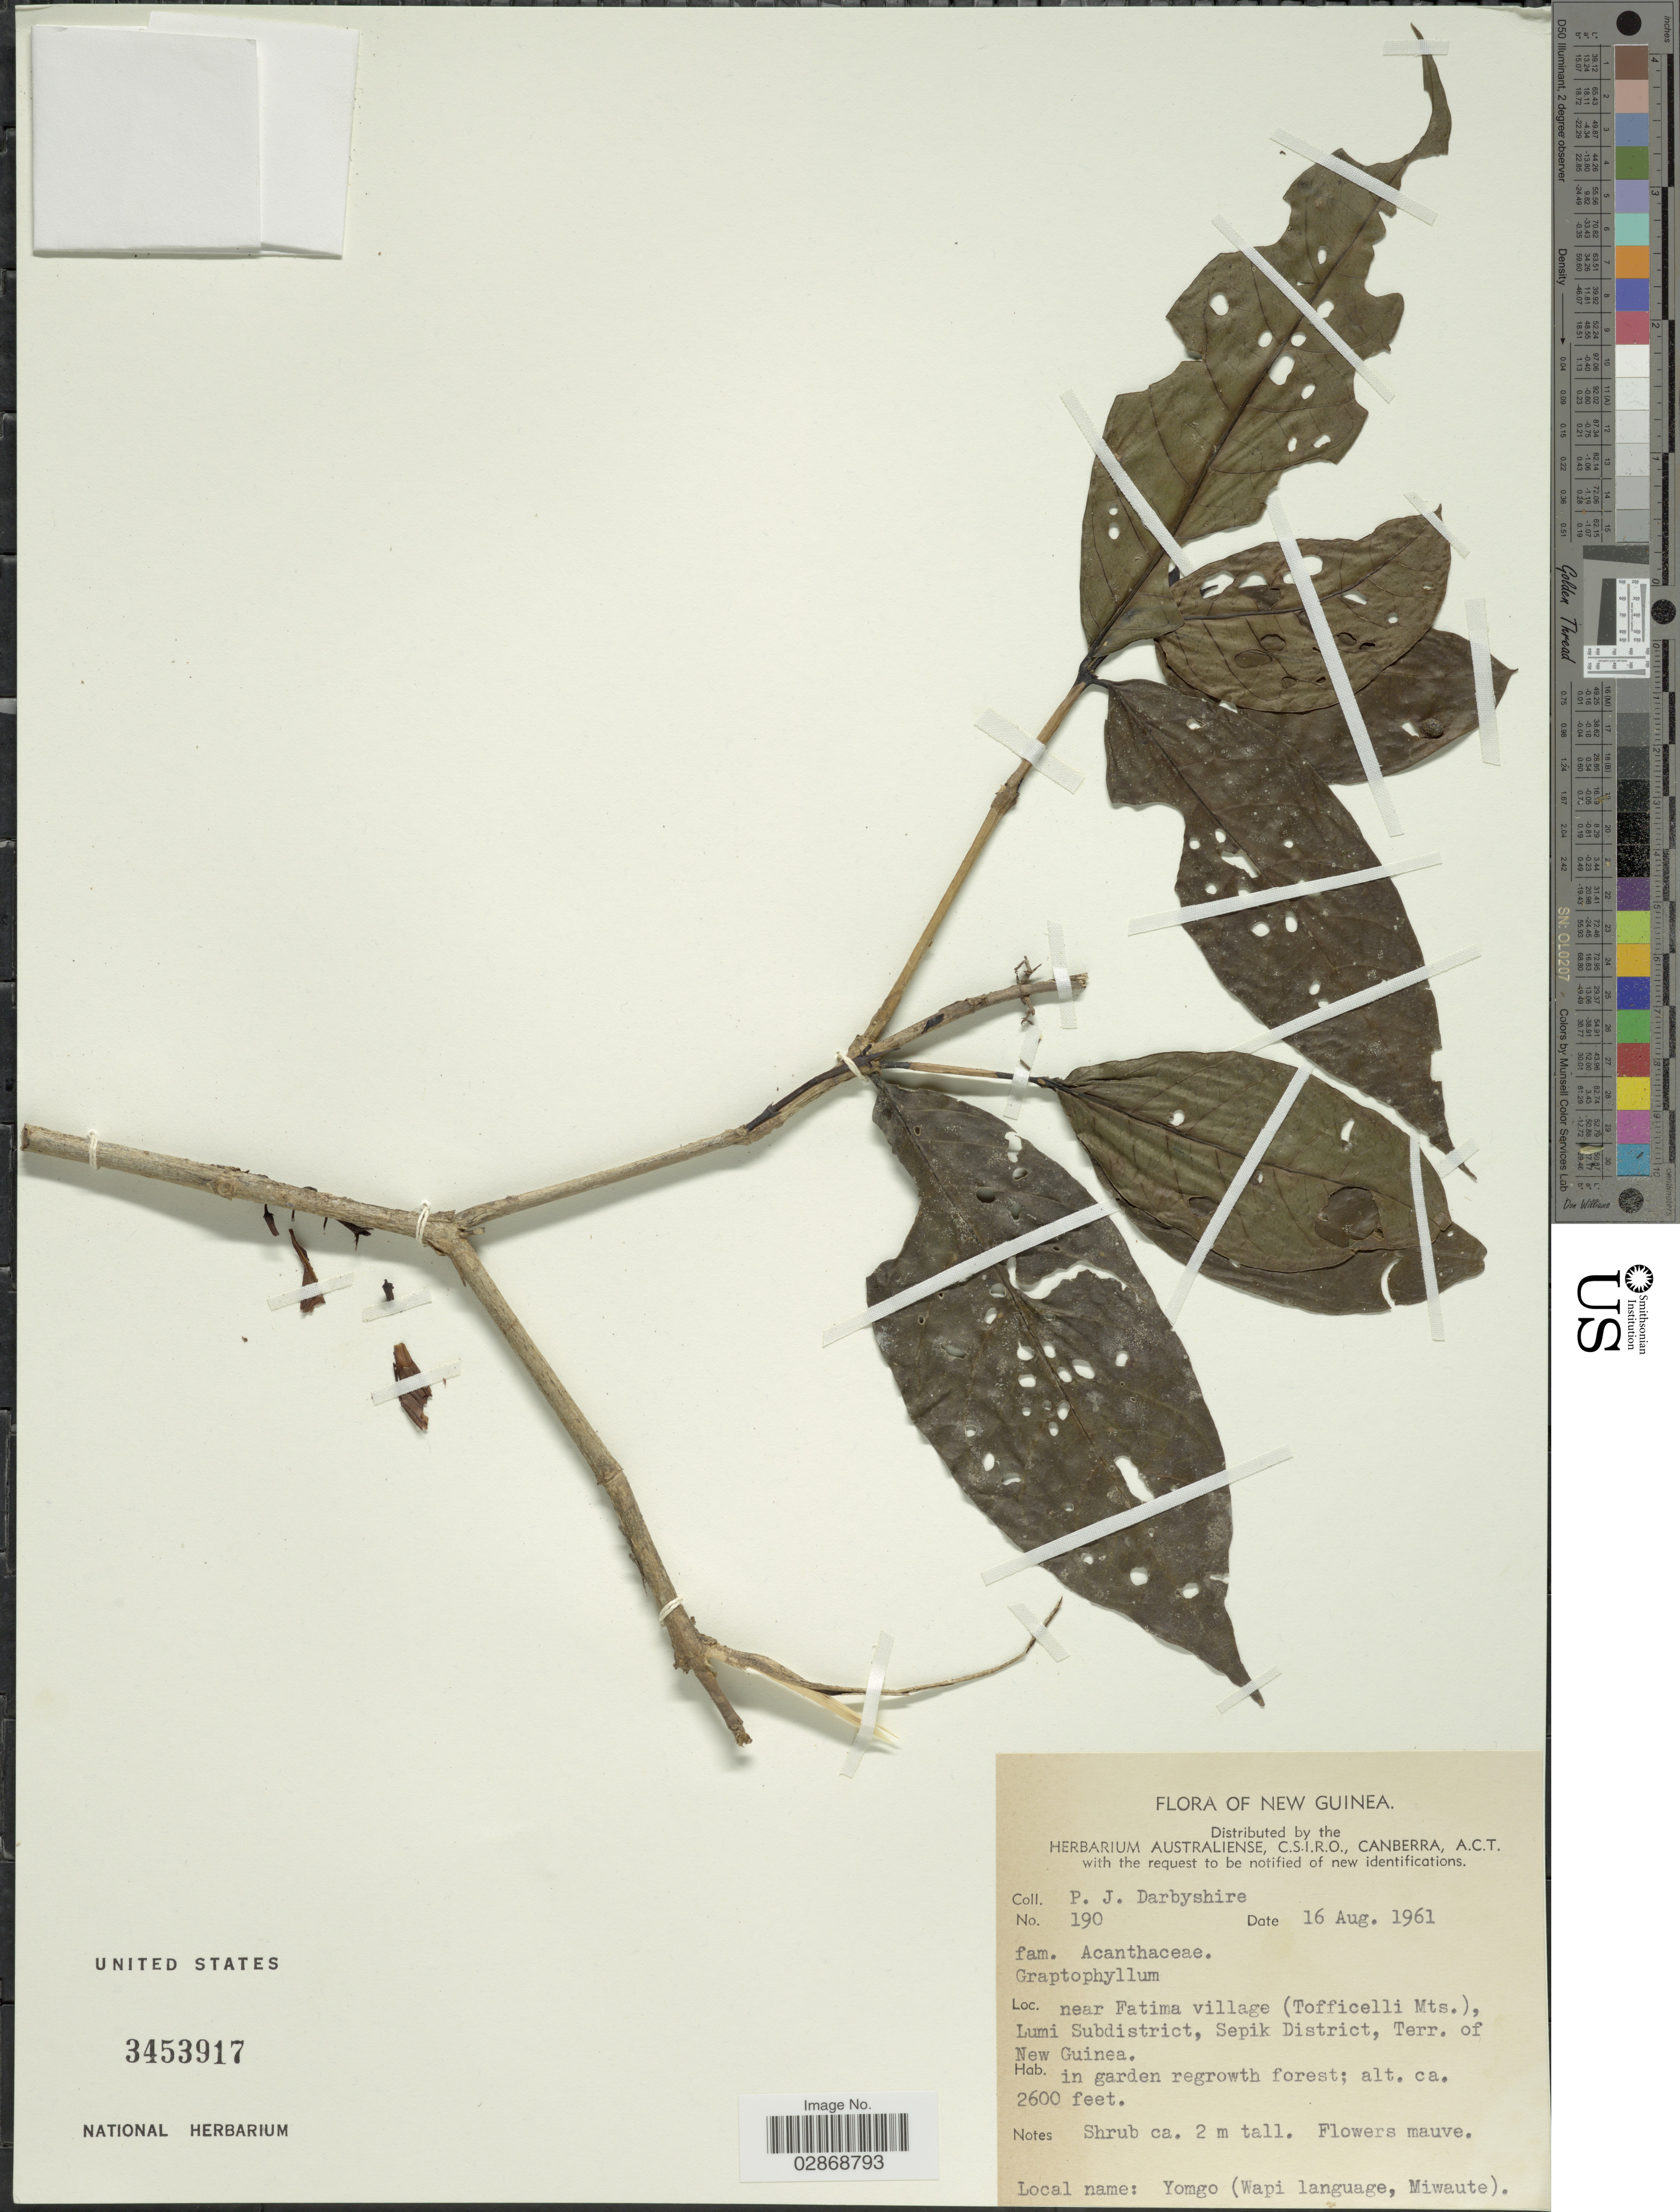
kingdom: Plantae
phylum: Tracheophyta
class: Magnoliopsida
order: Lamiales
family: Acanthaceae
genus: Graptophyllum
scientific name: Graptophyllum sp.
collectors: P. Darbyshire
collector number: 190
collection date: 1961-08-16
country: Papua New Guinea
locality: New Guinea. Near Fatima village (Tofficelli Mts.), Lumi Subdistrict, Sepik District, Terr. of New Guinea.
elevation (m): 792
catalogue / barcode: US 3453917